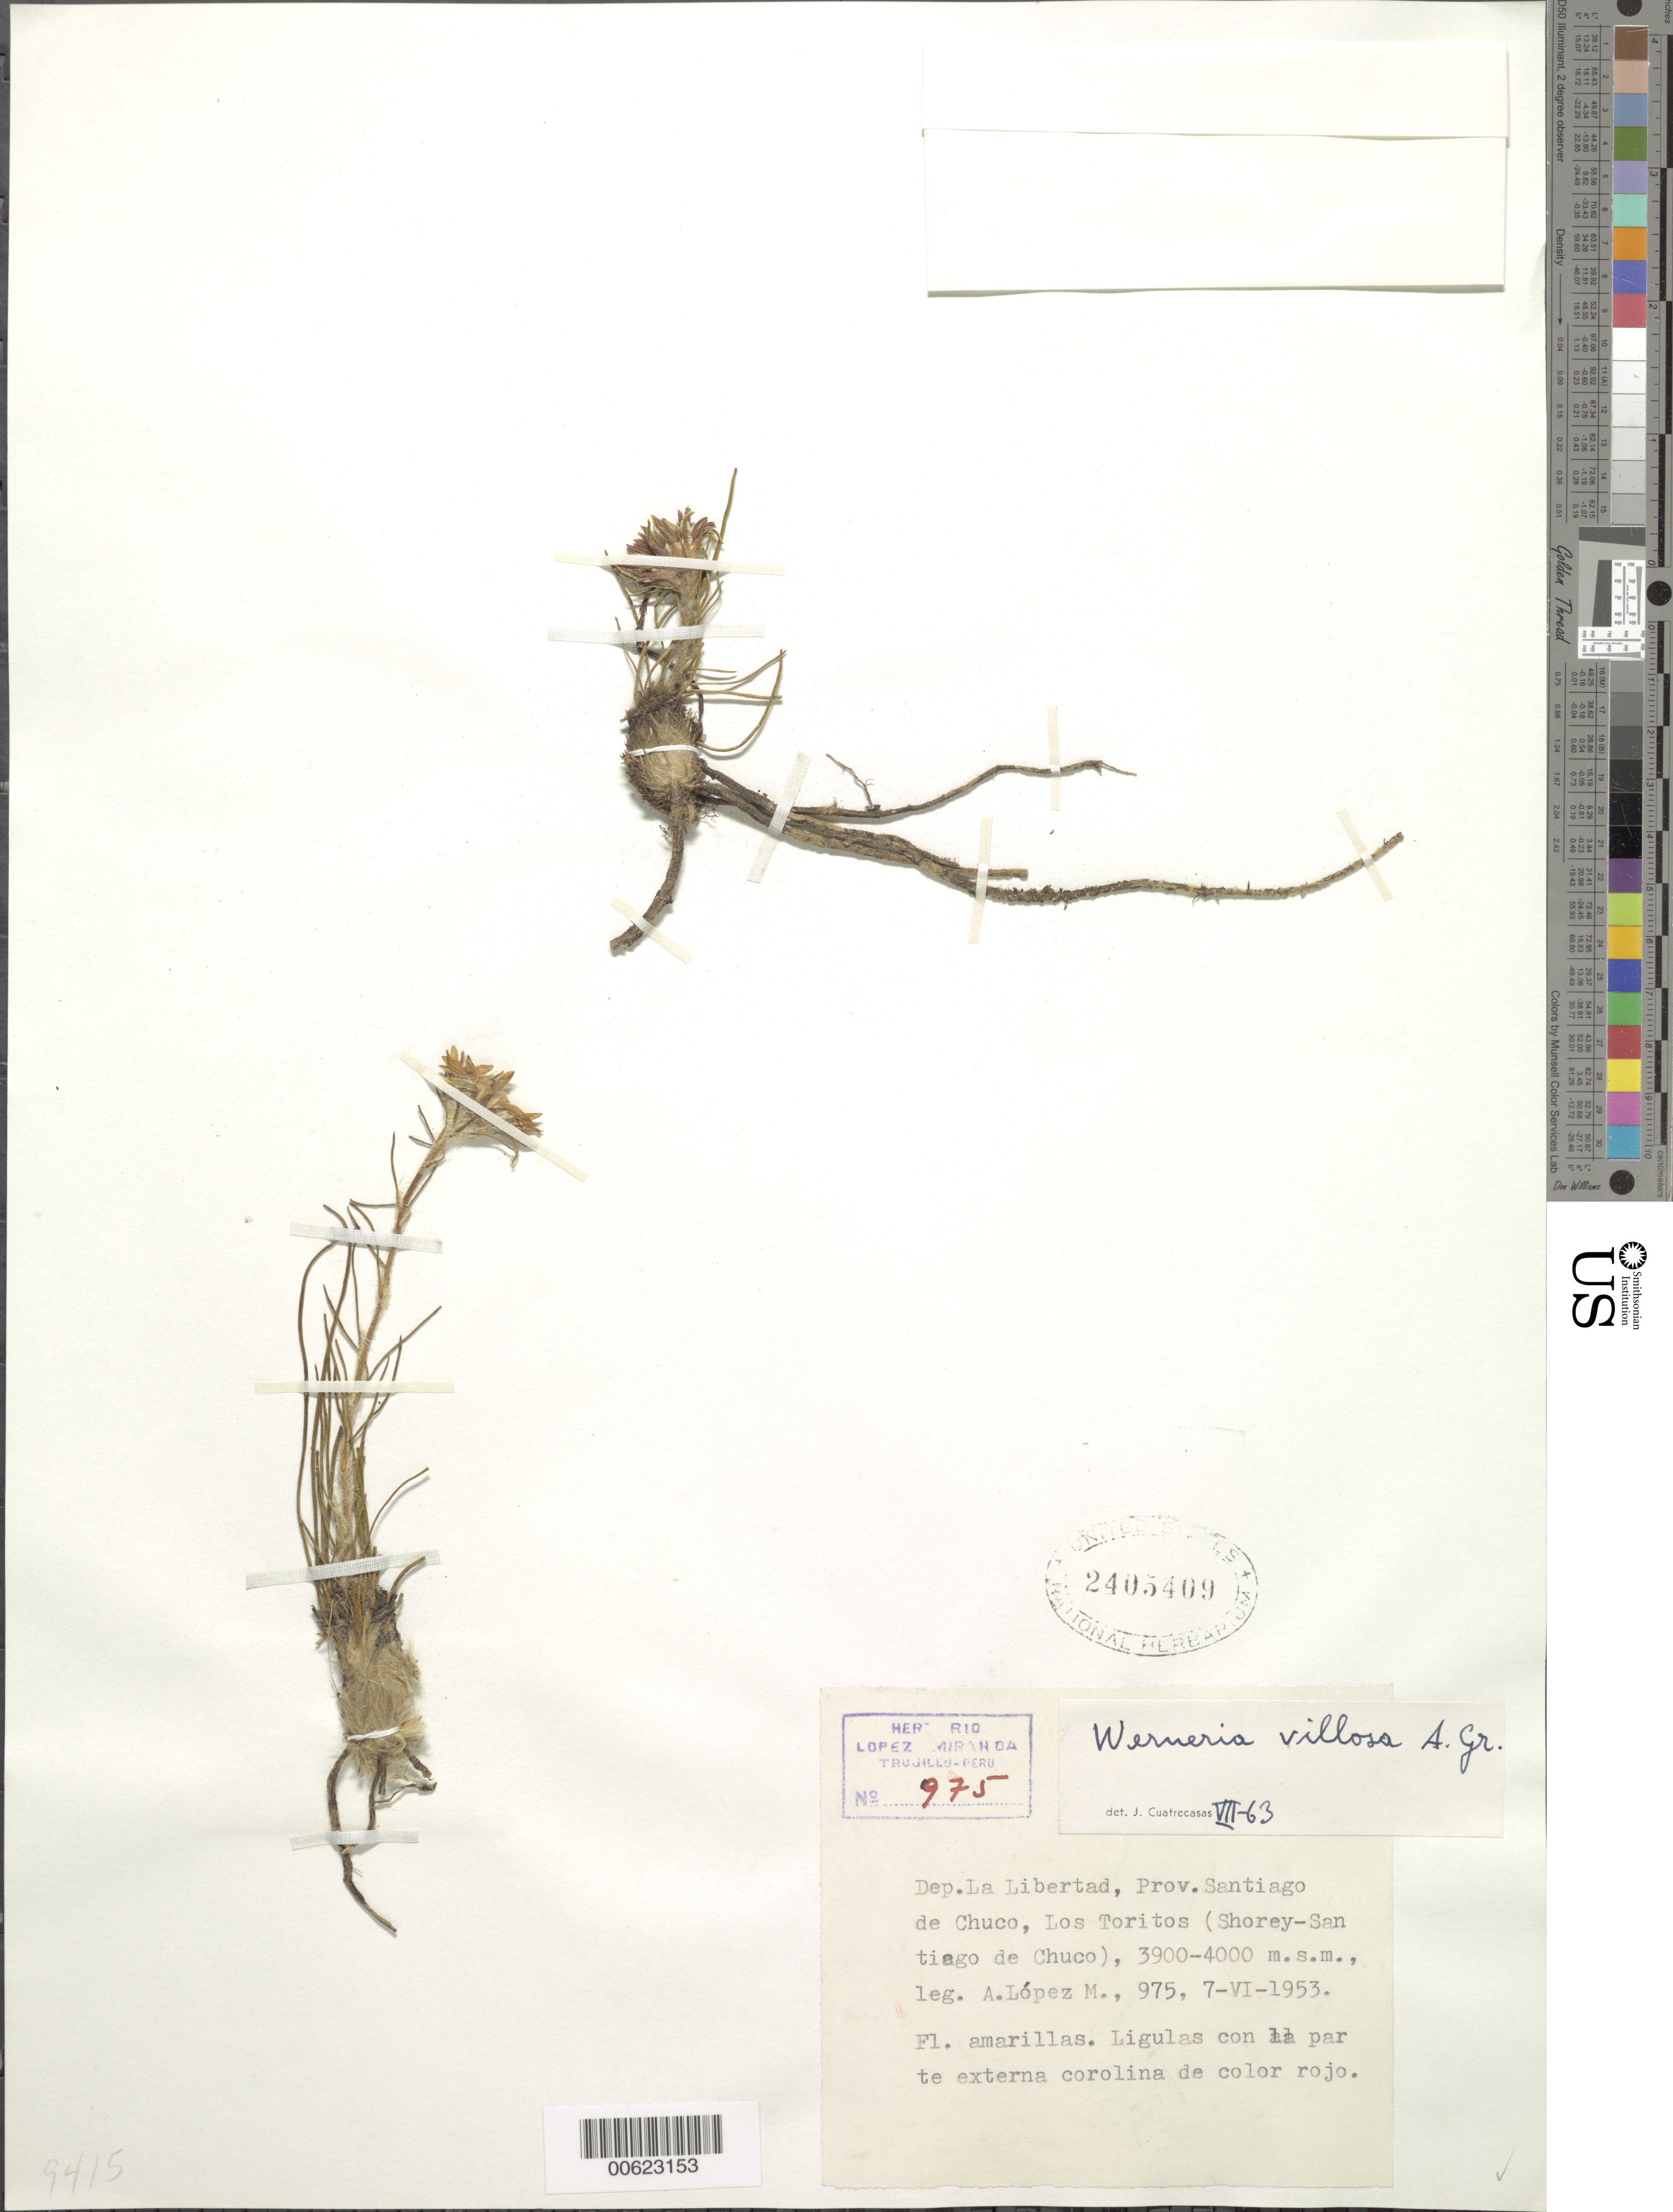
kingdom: Plantae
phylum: Tracheophyta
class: Magnoliopsida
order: Asterales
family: Asteraceae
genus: Werneria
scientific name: Werneria villosa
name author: A. Gray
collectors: A. Lopez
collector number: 975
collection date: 1953-06-07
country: Peru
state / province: La Libertad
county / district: Santiago de Chuco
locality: Los Toritos (km 124, carretera Shorey-Santigo de Chuco)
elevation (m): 3900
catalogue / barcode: US 2405409